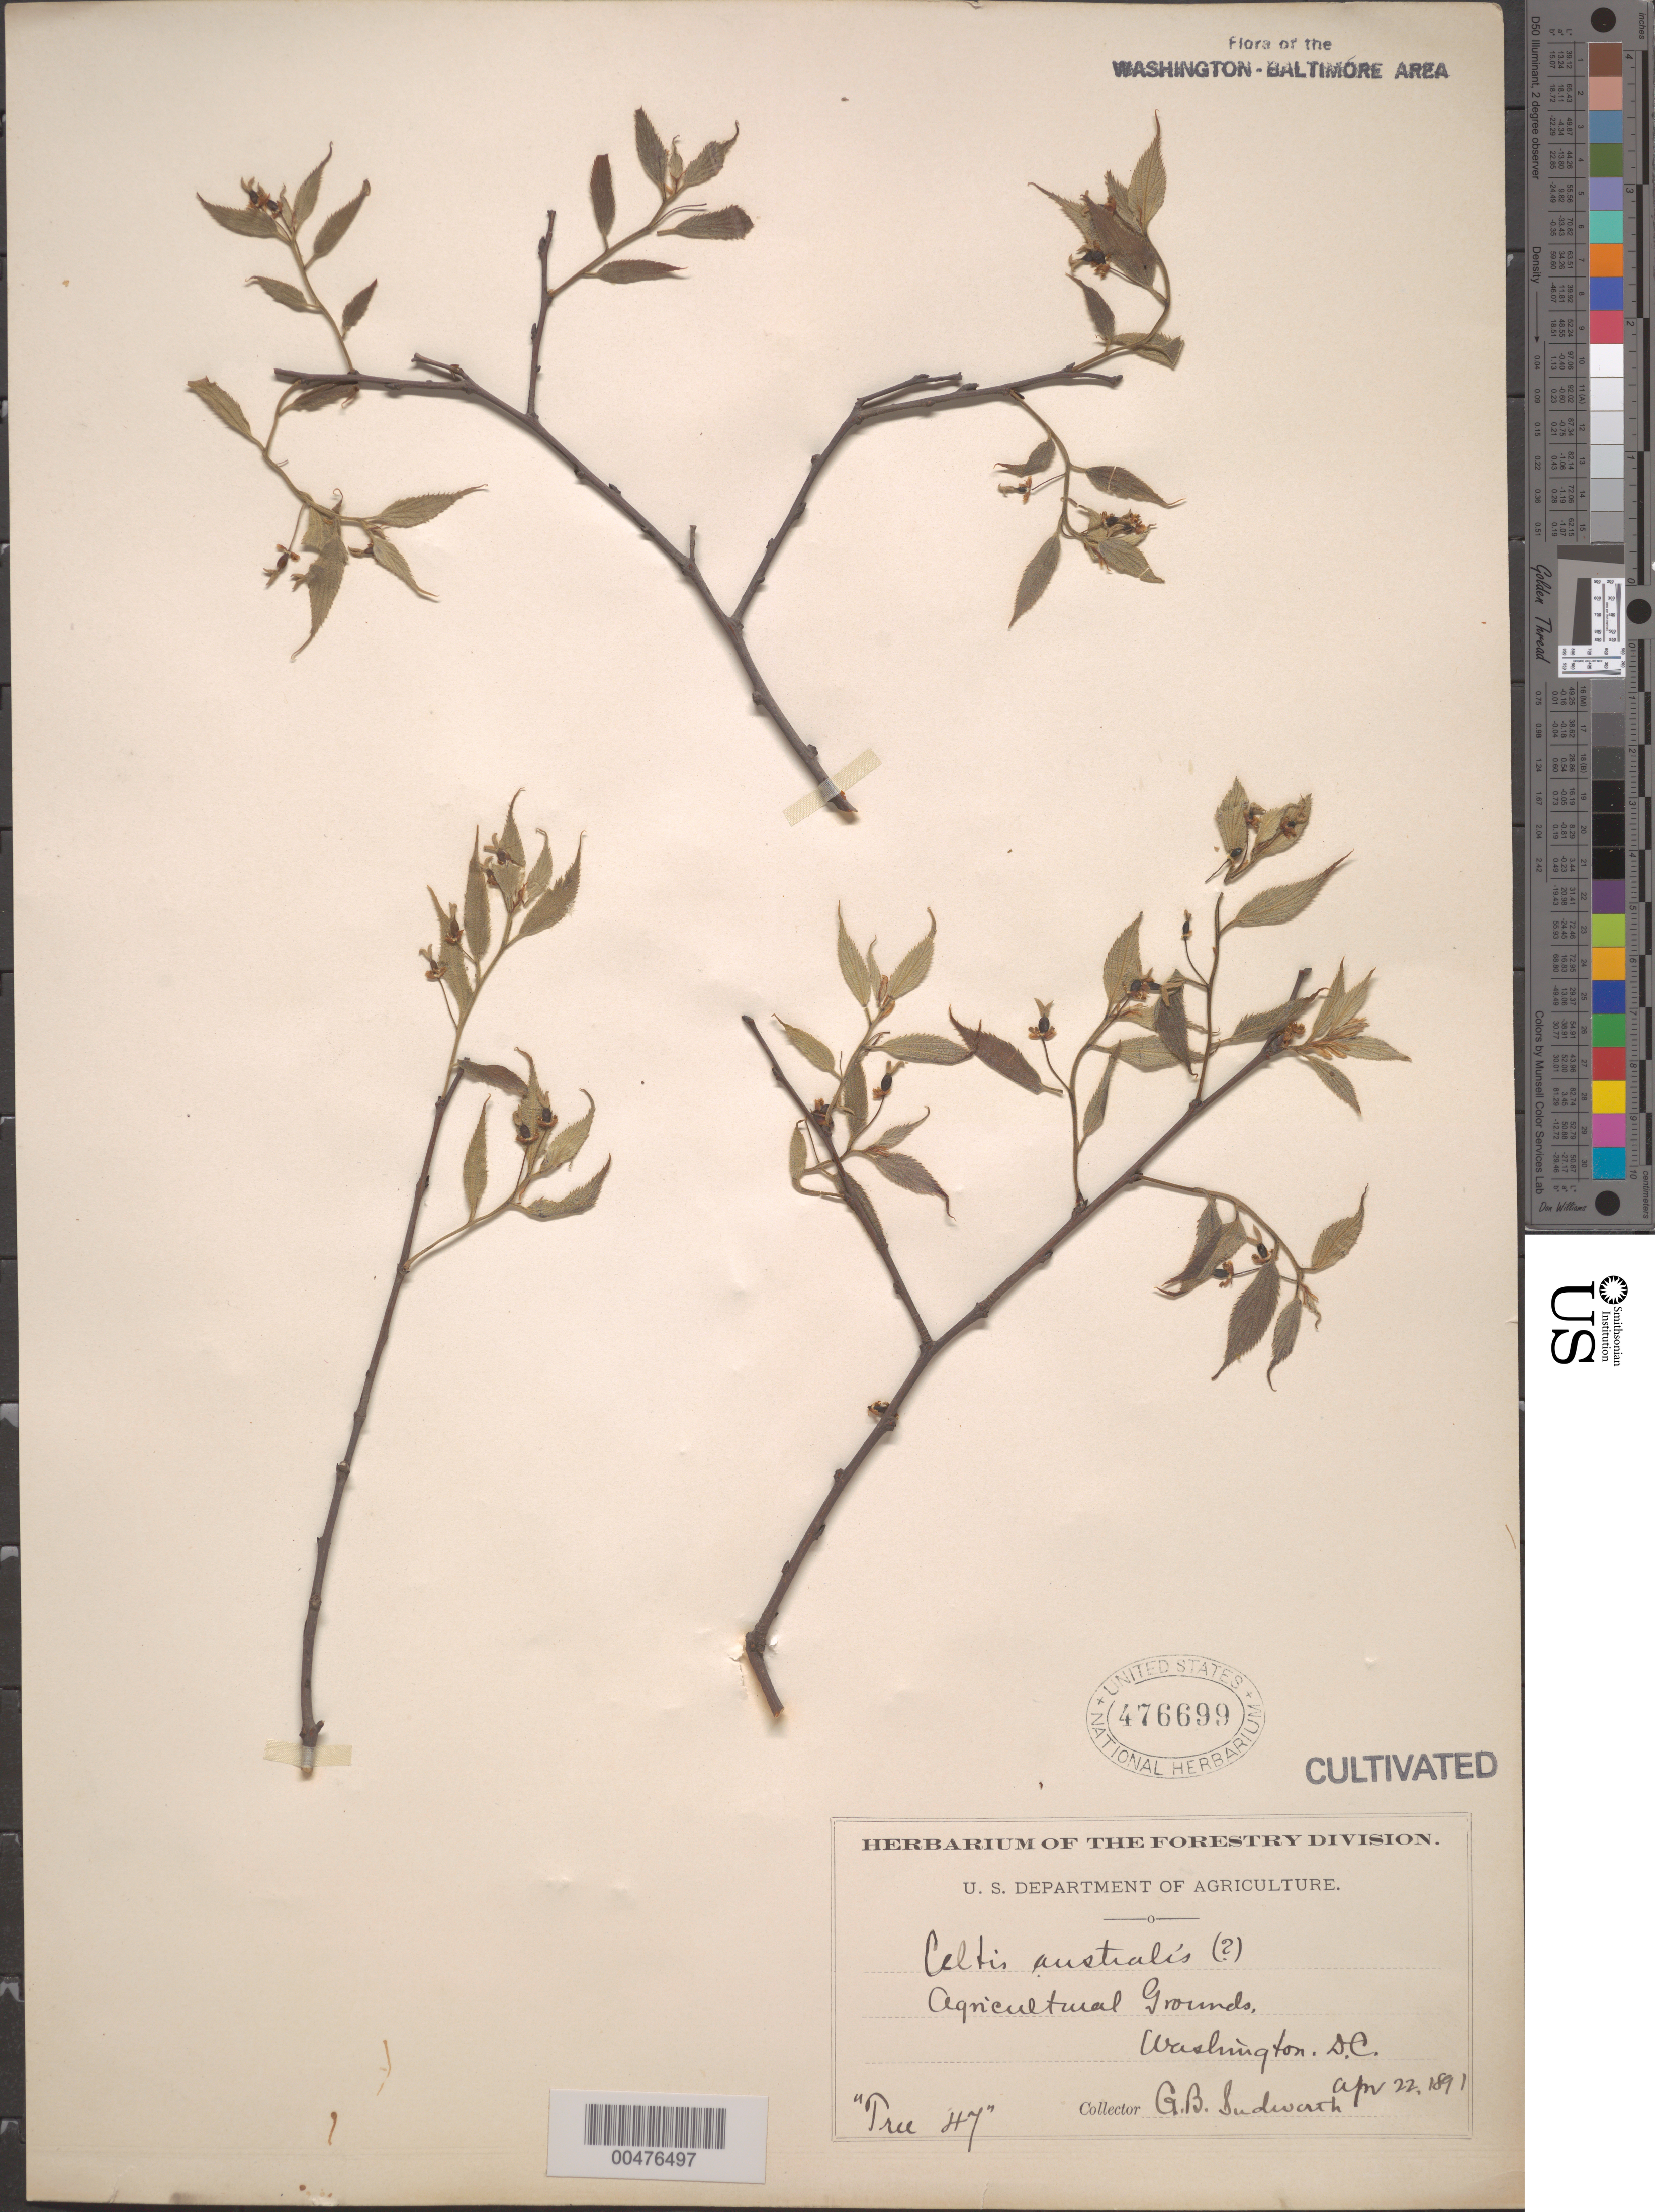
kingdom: Plantae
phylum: Tracheophyta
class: Magnoliopsida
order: Rosales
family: Cannabaceae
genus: Celtis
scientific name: Celtis australis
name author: L.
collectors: G. B. Sudworth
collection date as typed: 22 Apr 1891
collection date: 1891-04-22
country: United States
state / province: District of Columbia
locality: Agricultural grounds, Washington, D.C.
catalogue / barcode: US 476699